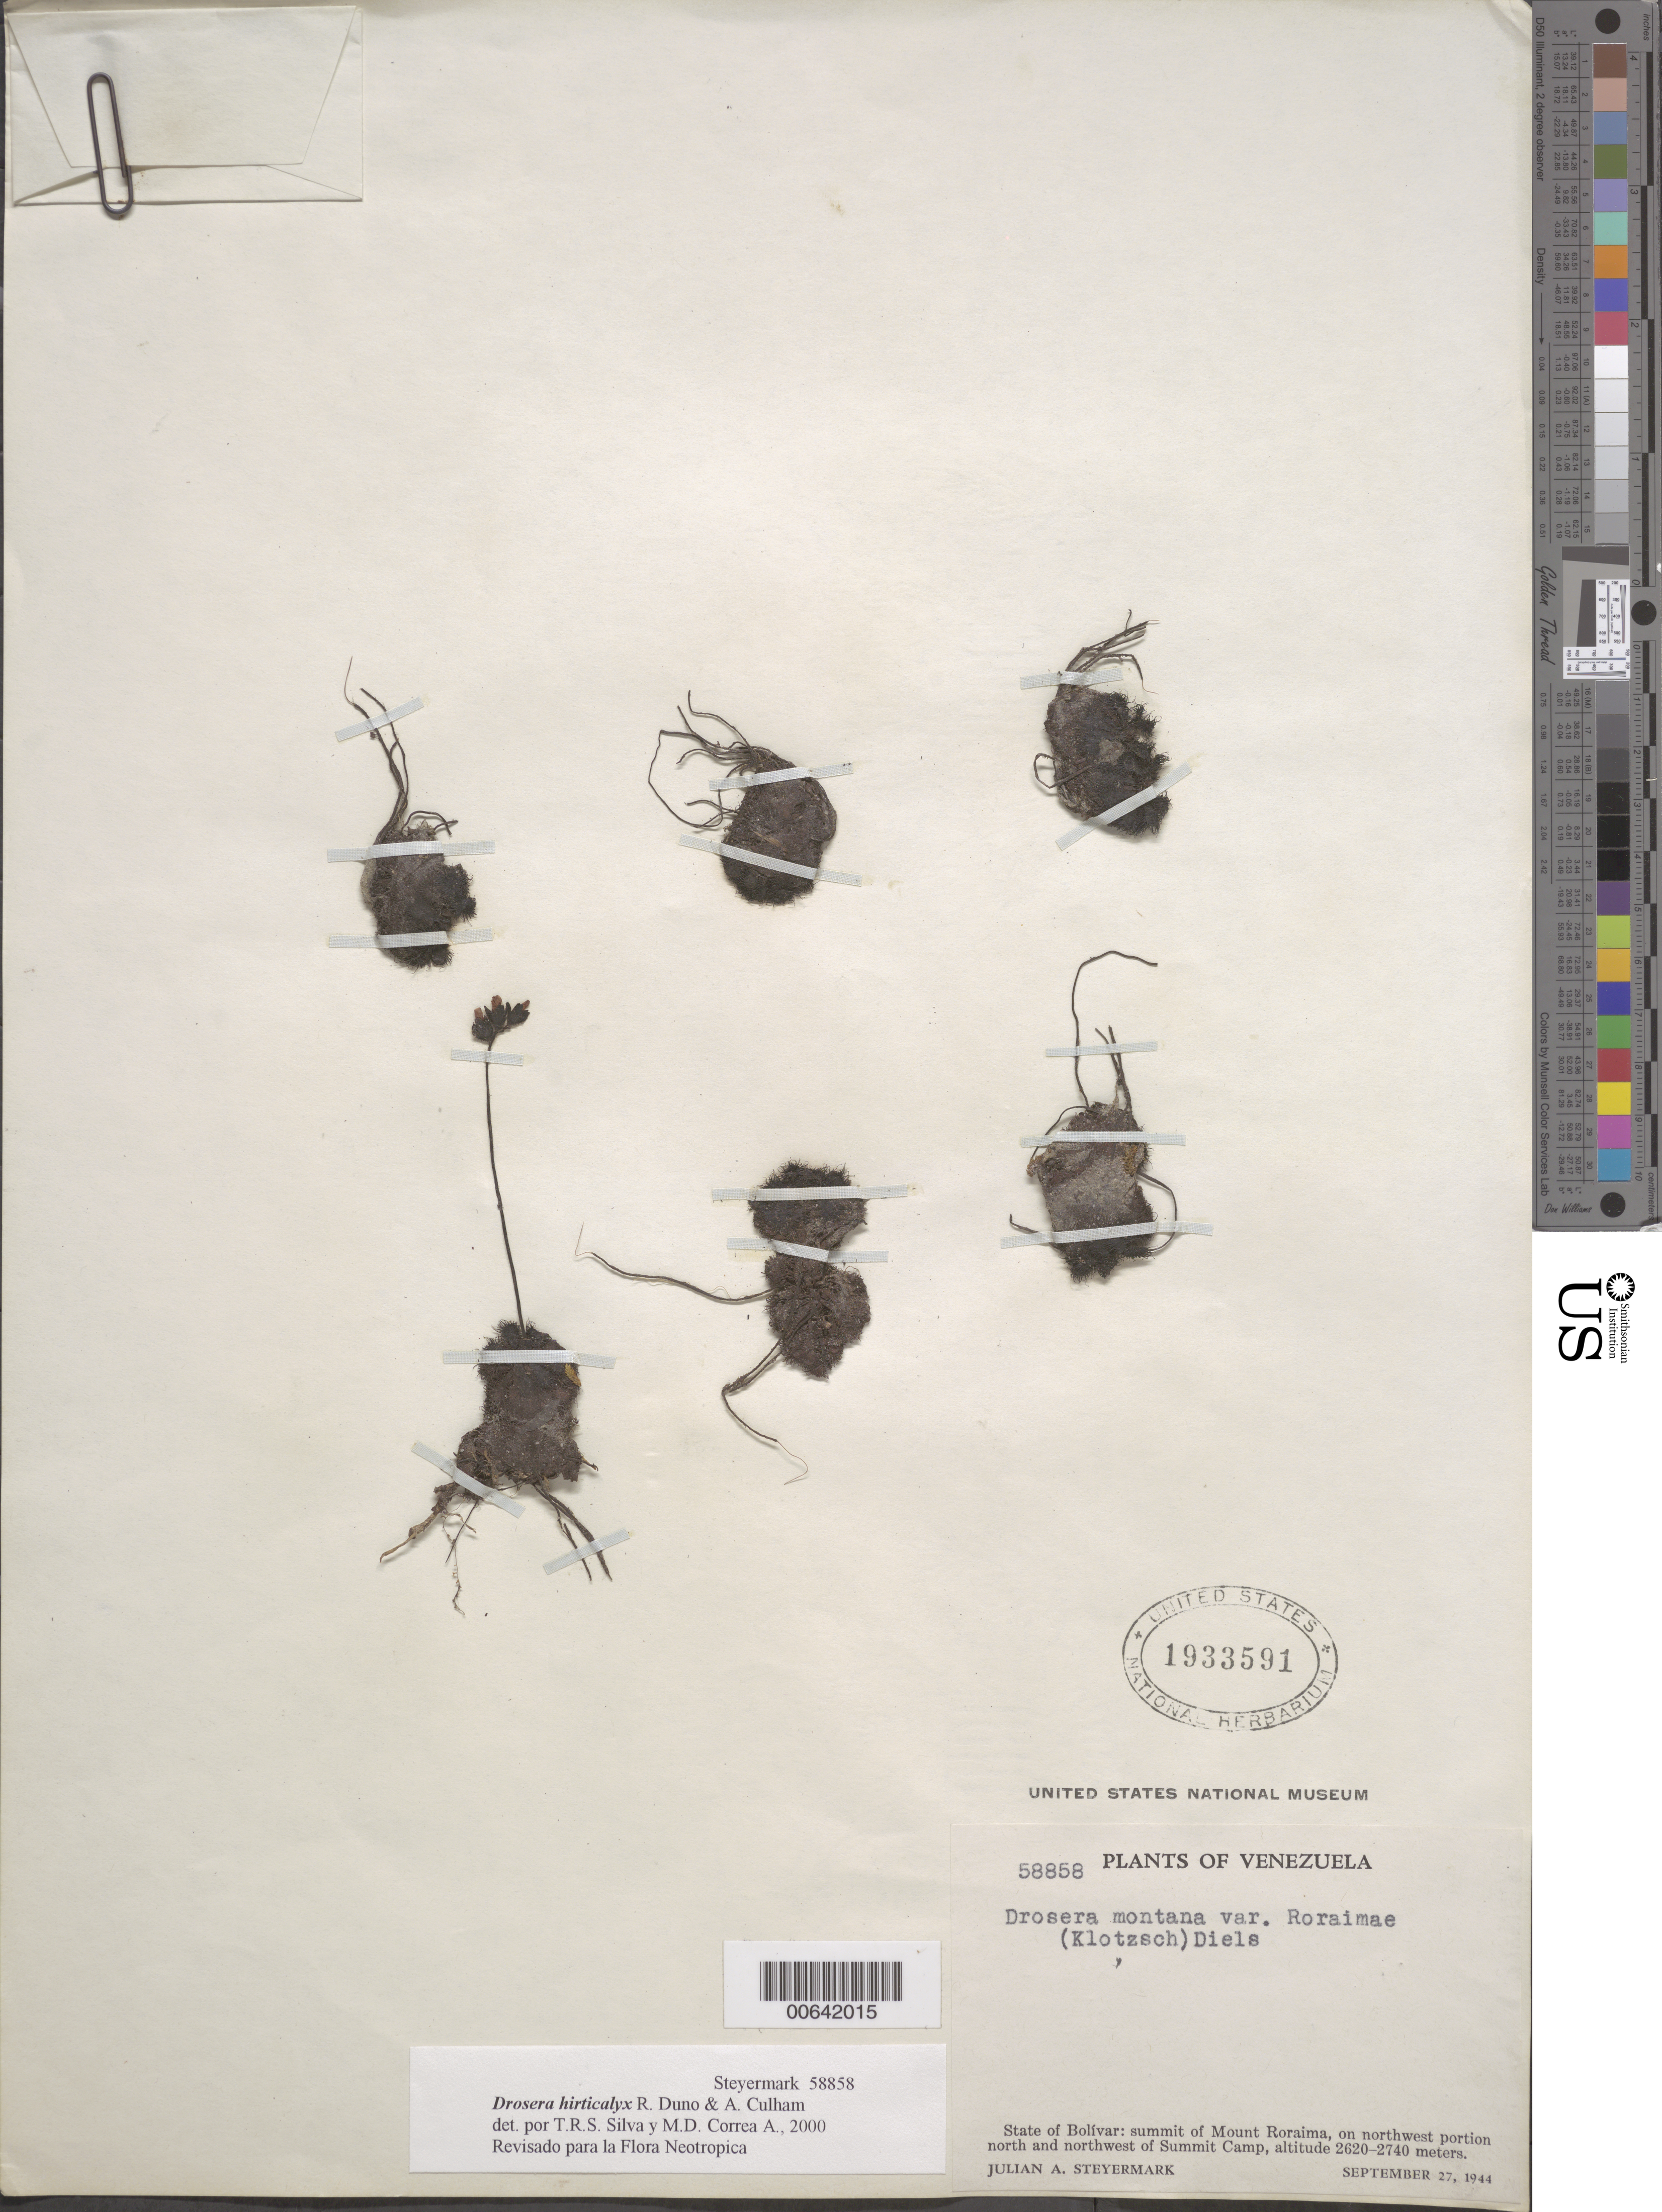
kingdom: Plantae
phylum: Tracheophyta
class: Magnoliopsida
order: Caryophyllales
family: Droseraceae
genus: Drosera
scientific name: Drosera hirticalyx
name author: Duno & Culham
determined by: Silva, T. R. S. & Correa A. , M. D.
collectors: J. Steyermark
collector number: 58858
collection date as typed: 27 Sep 1944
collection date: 1944-09-27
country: Venezuela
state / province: Bolívar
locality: Summit of Mount Roraima, on NW portion N and NW of Summit Camp.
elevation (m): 2620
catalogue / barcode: US 1933591